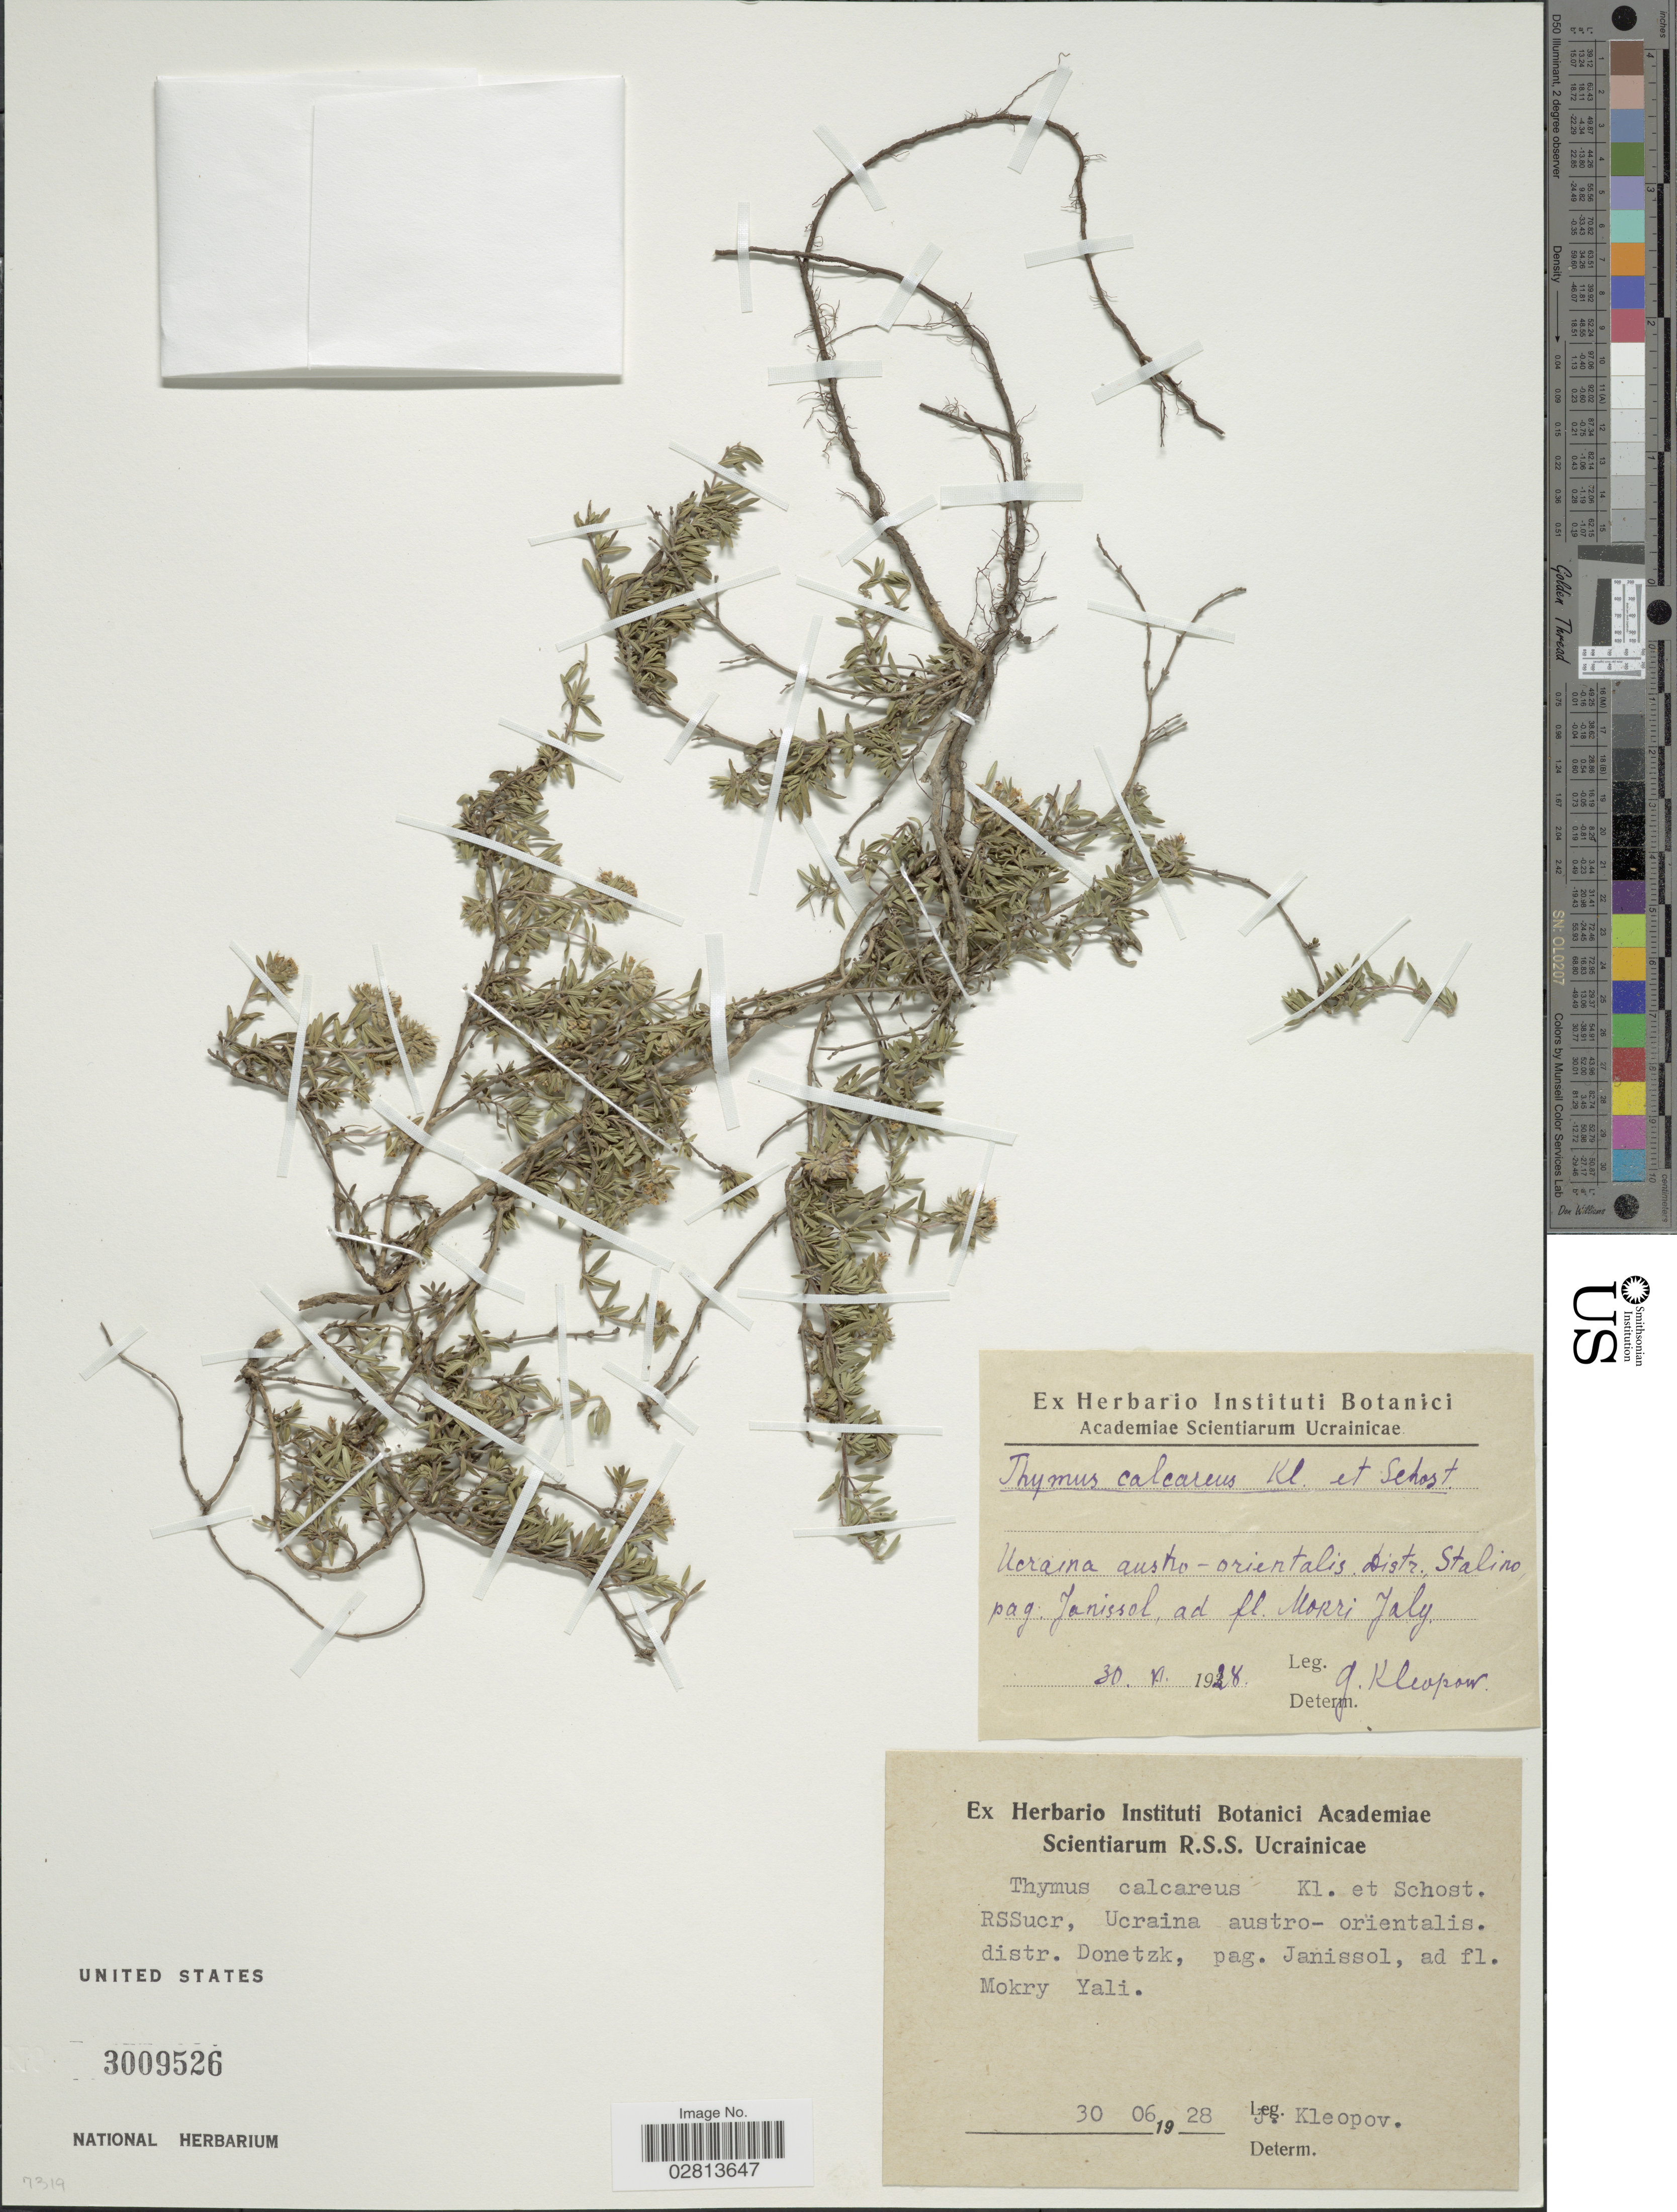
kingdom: Plantae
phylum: Tracheophyta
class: Magnoliopsida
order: Lamiales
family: Lamiaceae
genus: Thymus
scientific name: Thymus calcareus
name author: Klokov & Des.-Shost.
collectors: G. Kleopow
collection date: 1928-06-30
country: Ukraine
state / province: Donets'k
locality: RSSucr, Ucraina austro-orientalis. distr. Donetzk, pag. Janissol, ad fl. Mokry Yali.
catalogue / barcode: US 3009526